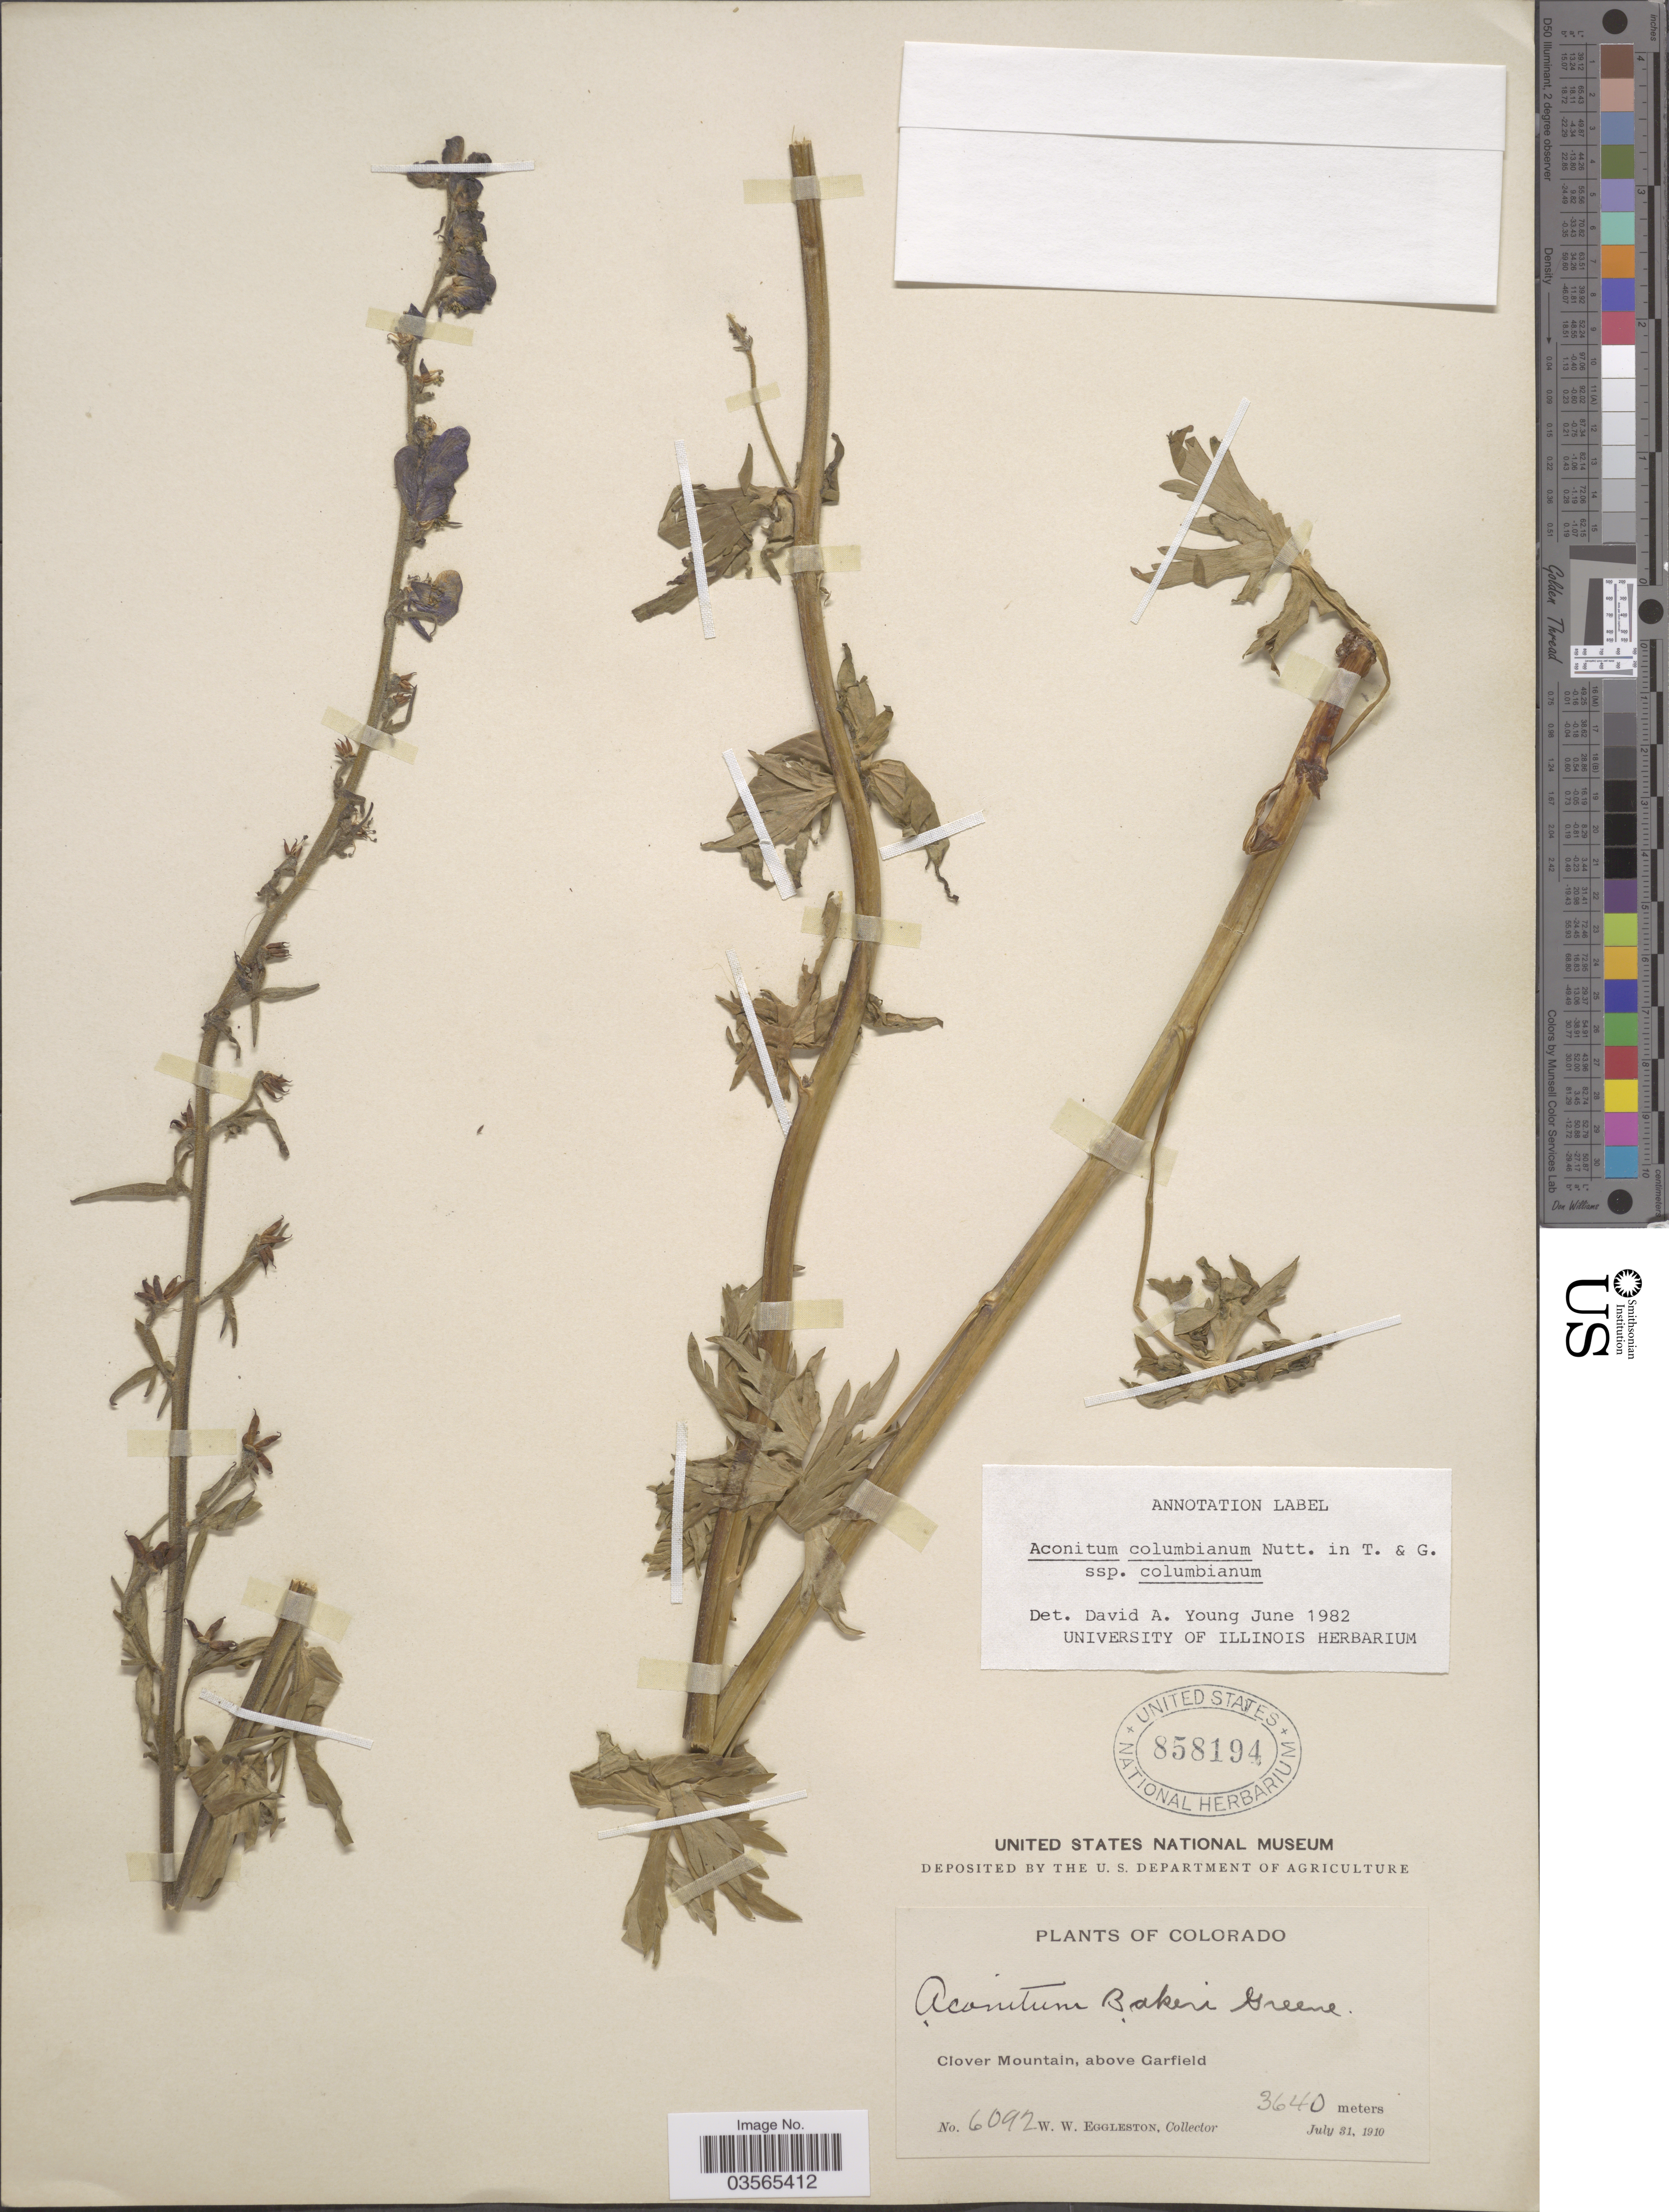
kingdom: Plantae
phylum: Tracheophyta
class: Magnoliopsida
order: Ranunculales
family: Ranunculaceae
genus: Aconitum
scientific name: Aconitum columbianum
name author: Nutt.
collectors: W. W. Eggleston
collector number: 6092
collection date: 1910-07-31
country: United States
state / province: Colorado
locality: Clover Mountain, above Garfield.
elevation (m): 3640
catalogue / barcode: US 858194